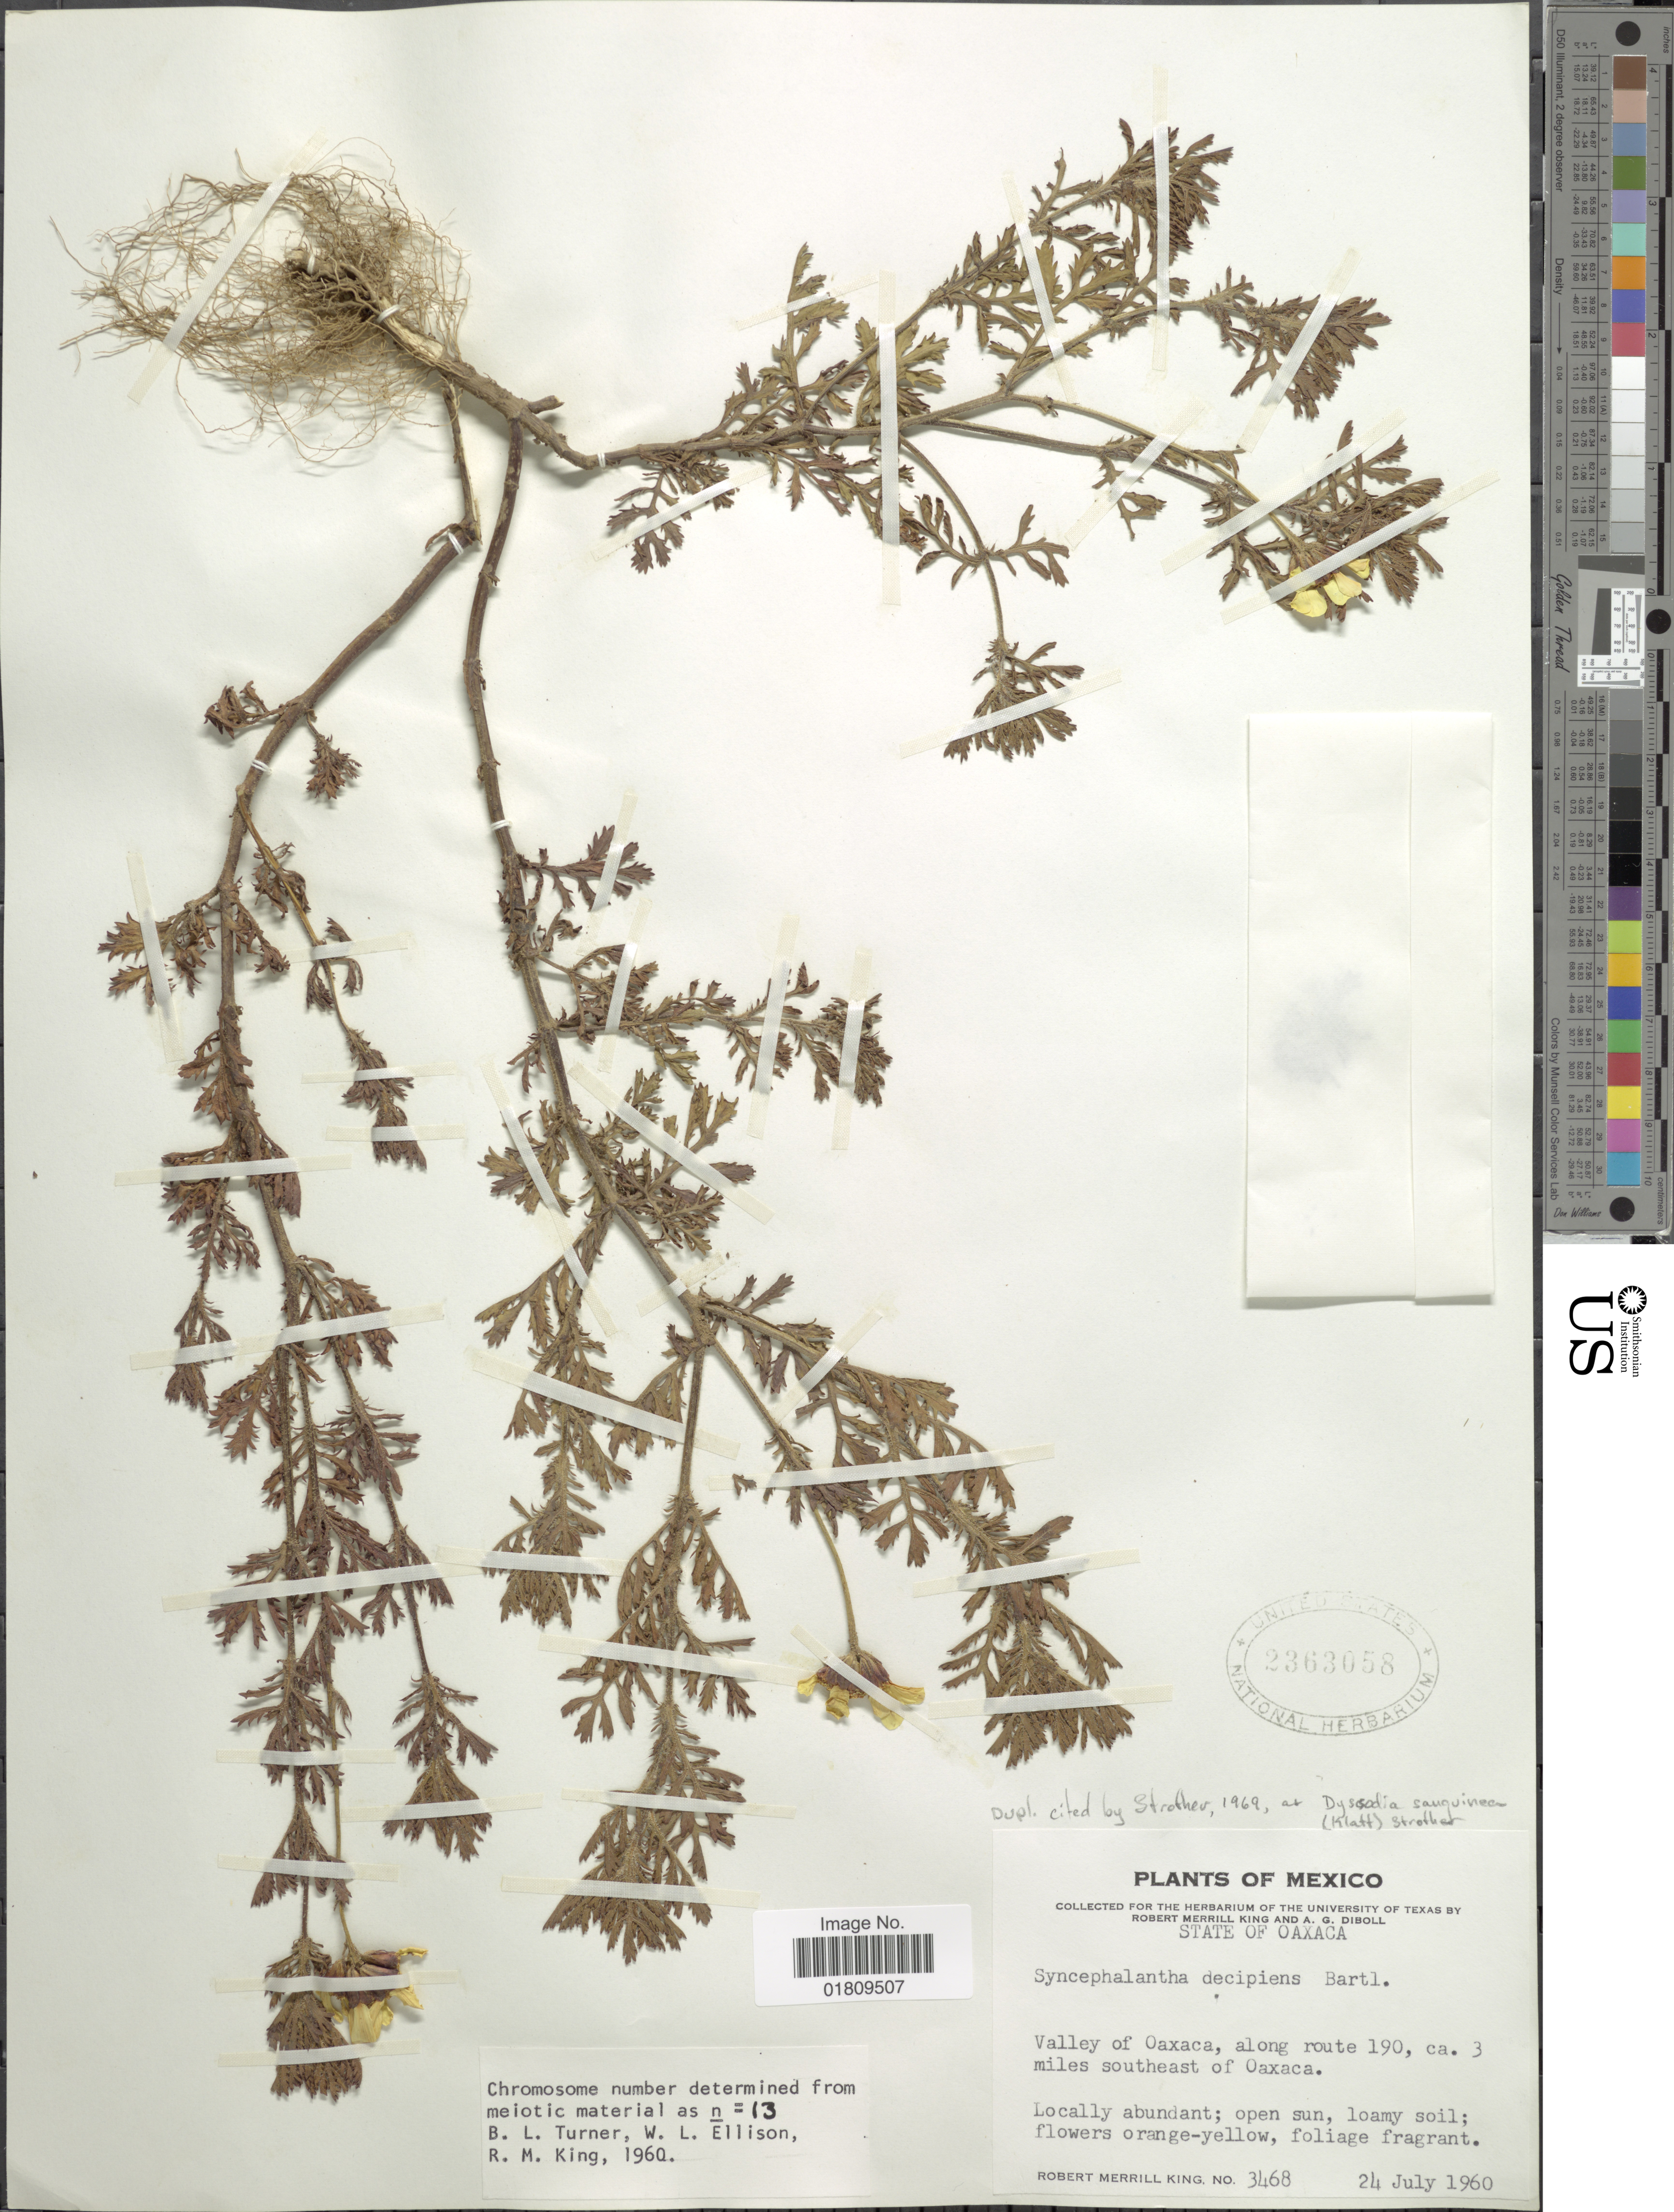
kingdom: Plantae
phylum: Tracheophyta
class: Magnoliopsida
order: Asterales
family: Asteraceae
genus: Dyssodia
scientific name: Dyssodia decipiens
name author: (Bartl.) M.C. Johnst. ex M.C. Johnst. & B.L. Turner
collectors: R. M. King & A. Diboll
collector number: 3468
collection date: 1960-07-24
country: Mexico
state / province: Oaxaca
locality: Valley of Oaxaca, along route 190, ca. 3 miles southeast of Oaxaca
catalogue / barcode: US 2363058